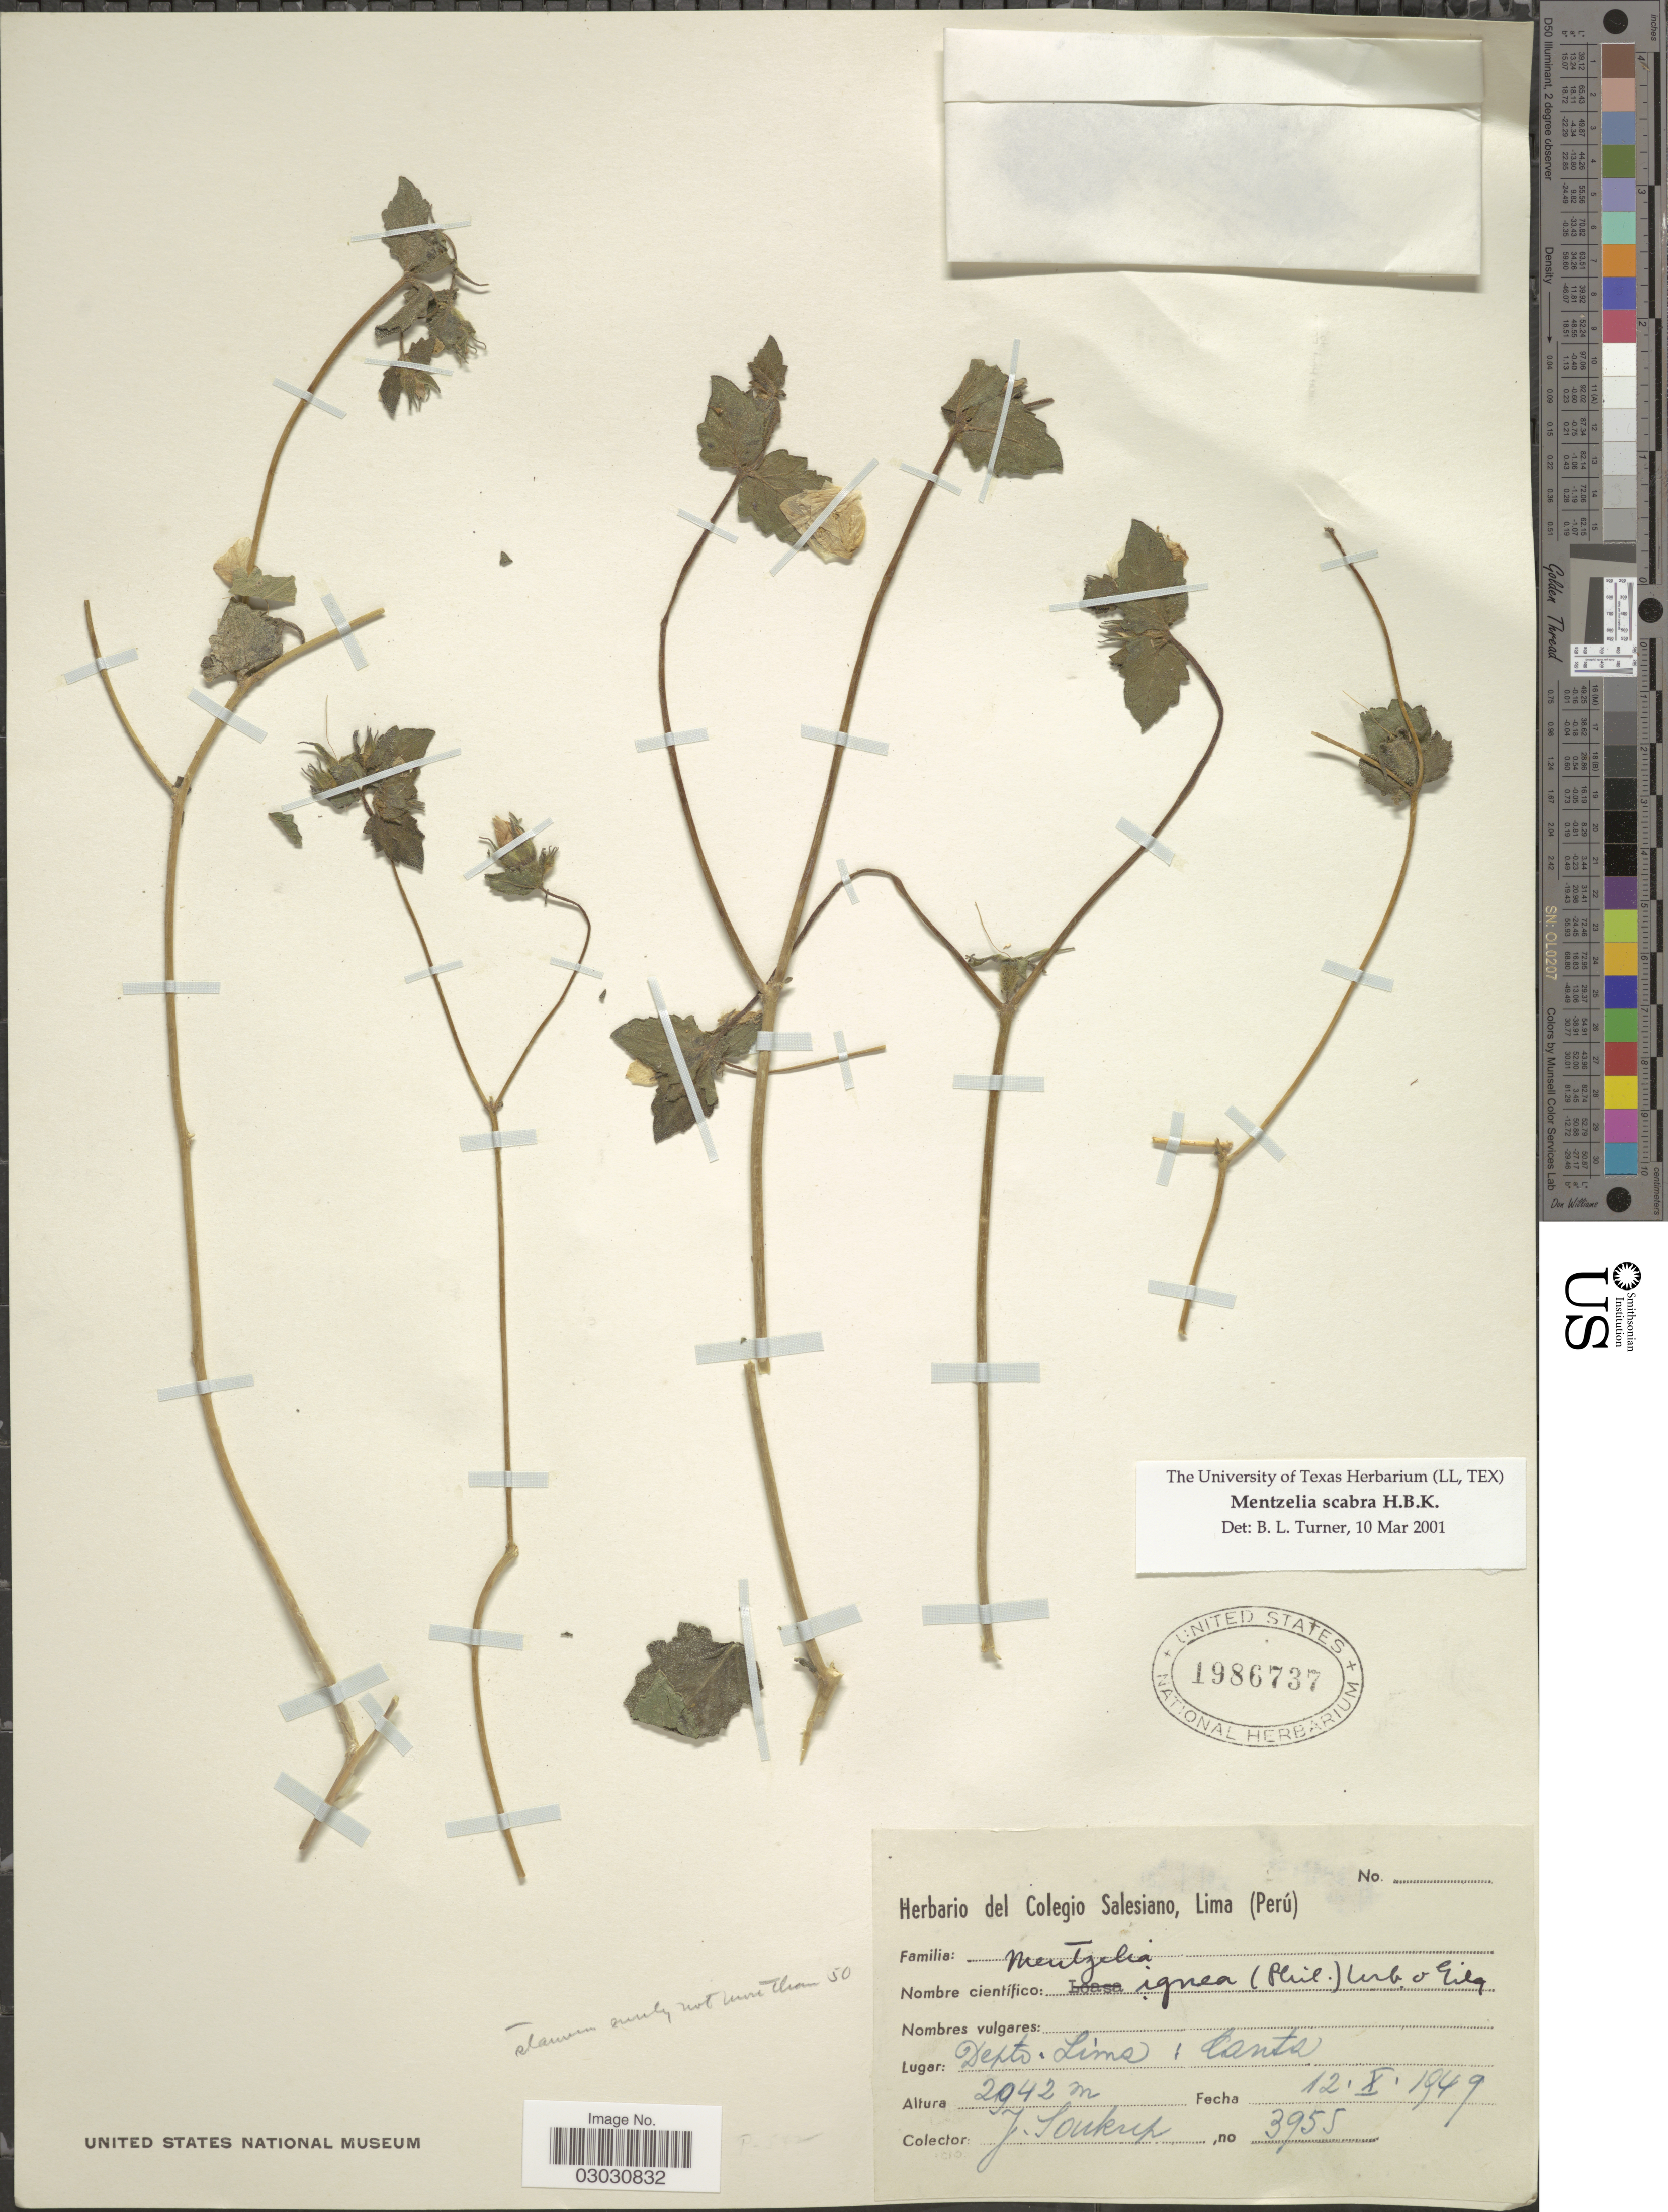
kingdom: Plantae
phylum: Tracheophyta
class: Magnoliopsida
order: Cornales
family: Loasaceae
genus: Mentzelia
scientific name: Mentzelia scabra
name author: Kunth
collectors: J. Soukup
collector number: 3955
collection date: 1949-10-12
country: Peru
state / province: Lima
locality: Depto. Lima: Canta.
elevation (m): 2942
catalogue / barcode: US 1986737